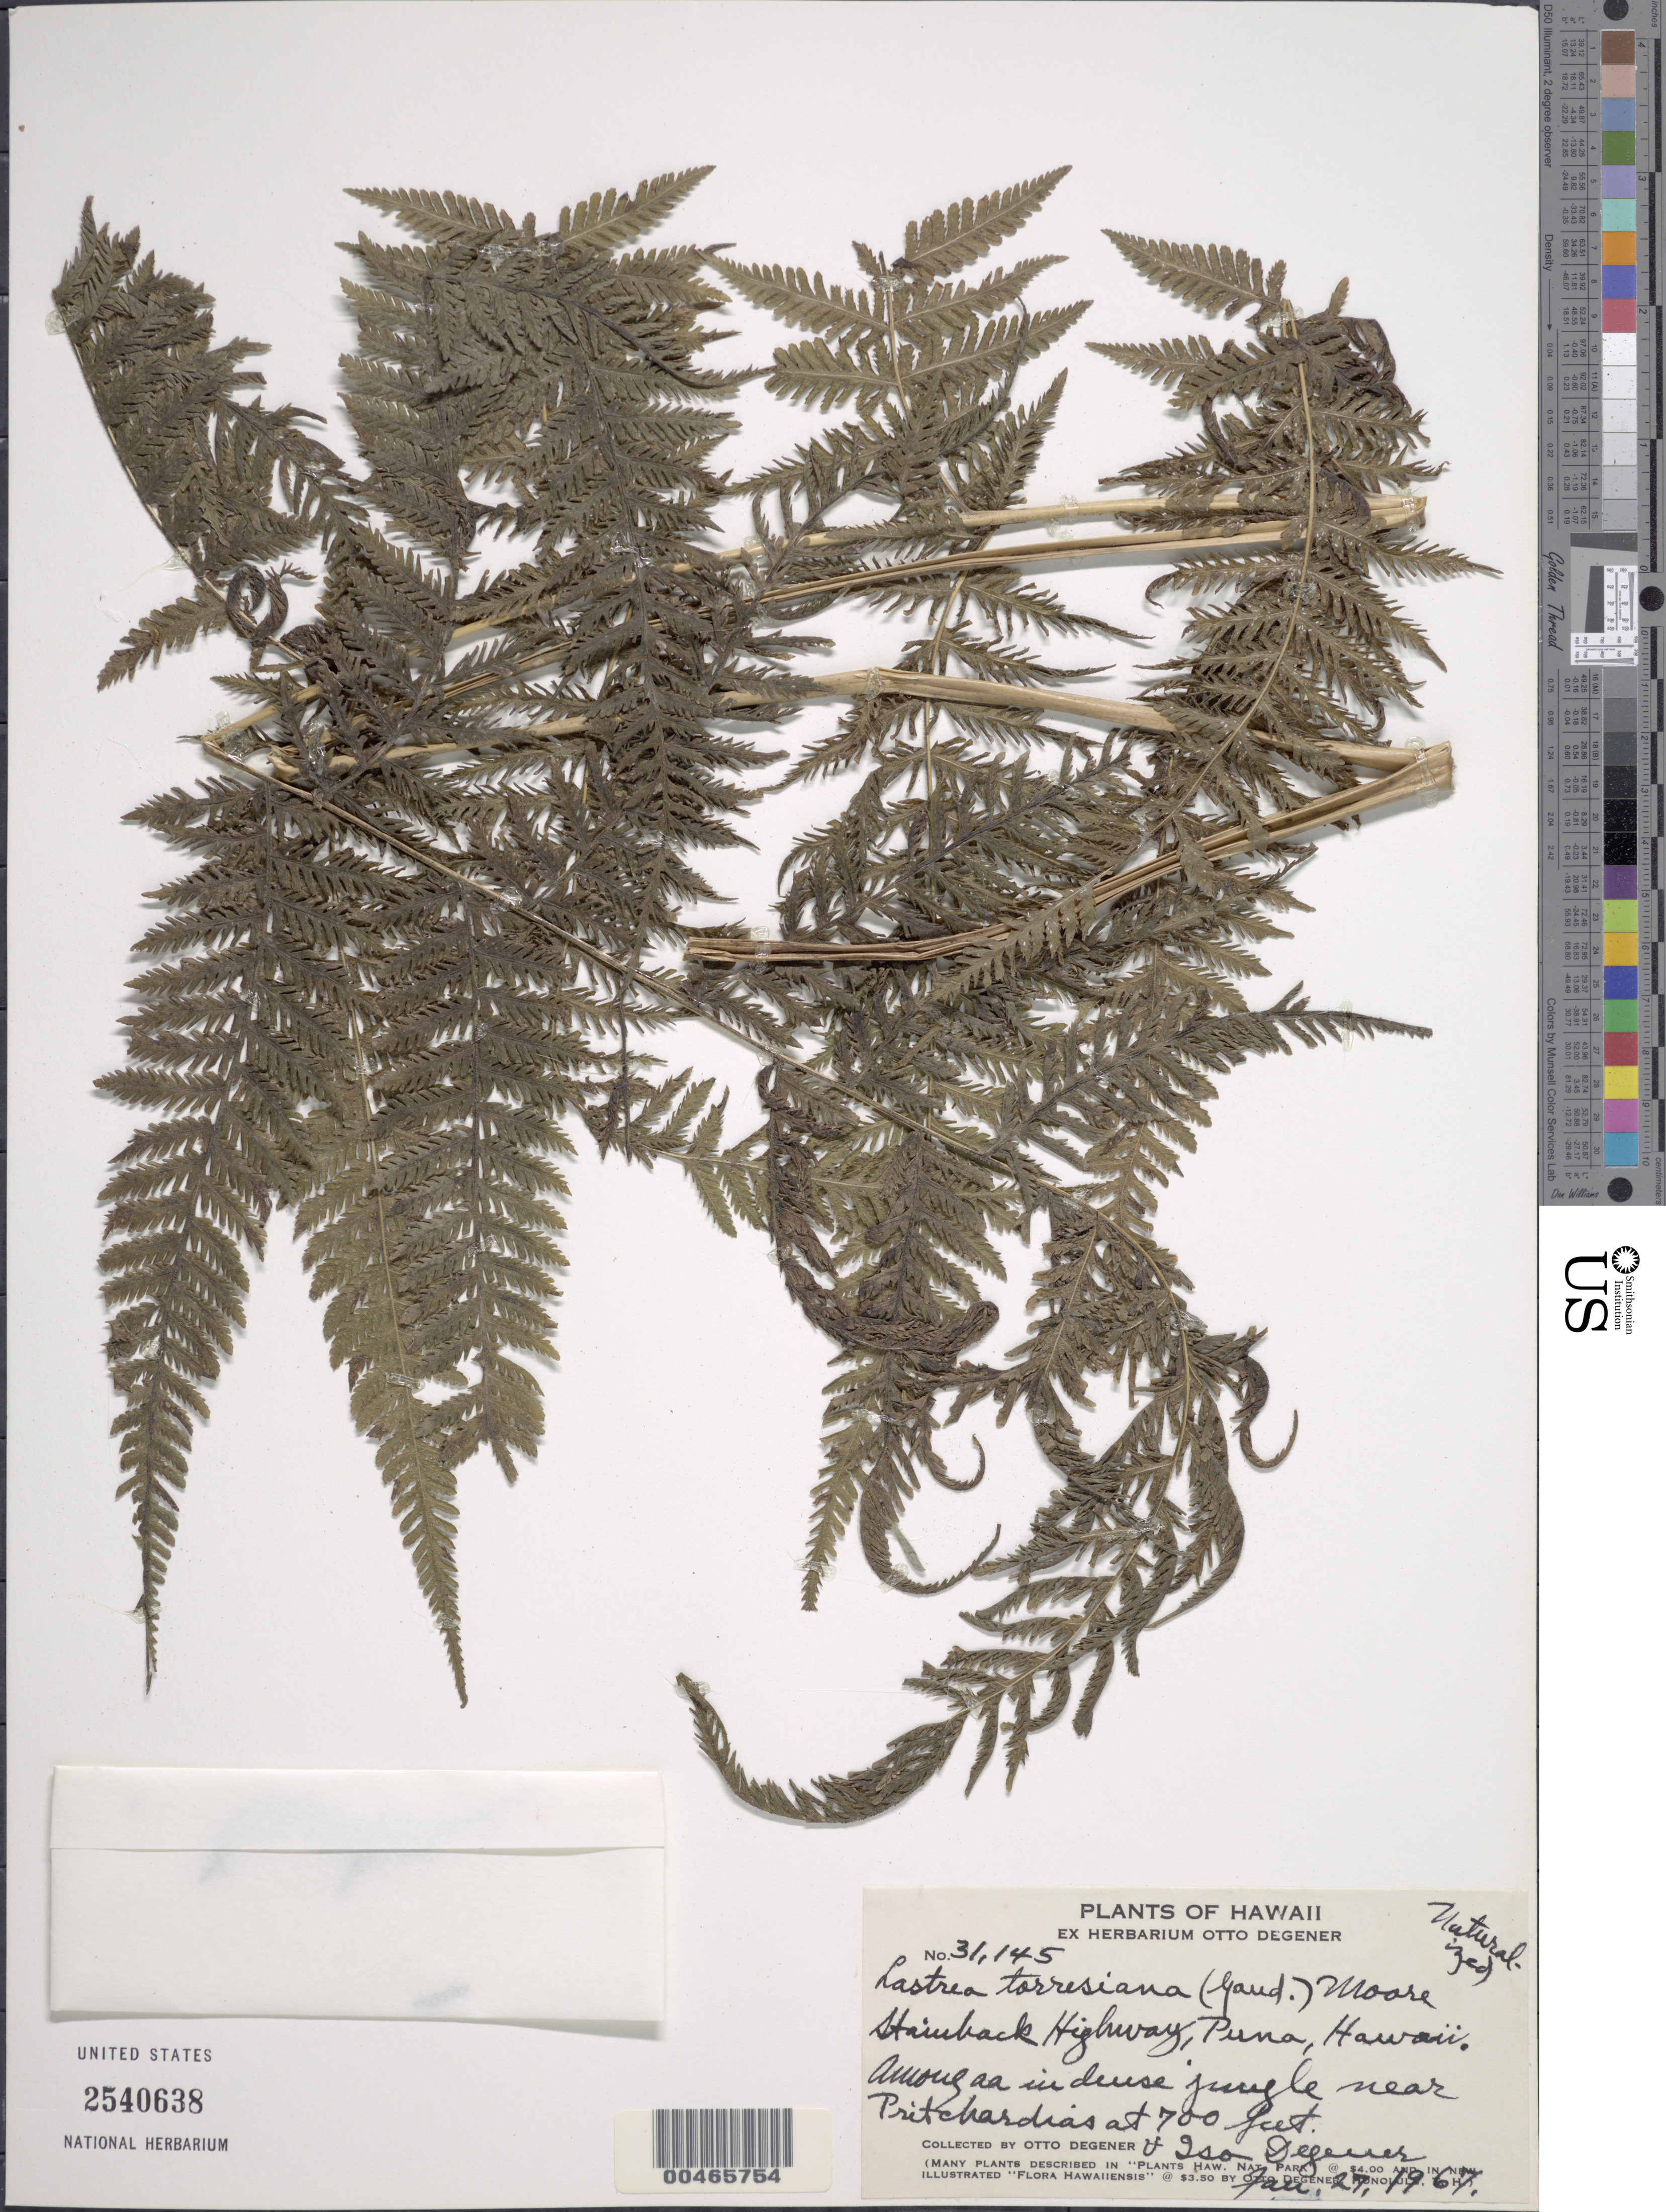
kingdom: Plantae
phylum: Tracheophyta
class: Polypodiopsida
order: Polypodiales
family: Thelypteridaceae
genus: Macrothelypteris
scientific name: Macrothelypteris torresiana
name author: (Gaudich.) Ching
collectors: O. Degener & I. Degener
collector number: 31145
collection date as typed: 27 Jan 1967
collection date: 1967-01-27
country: United States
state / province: Hawaii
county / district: Hawaii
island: Hawaii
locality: Stainback Highway, Puna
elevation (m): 213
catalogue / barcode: US 2540638